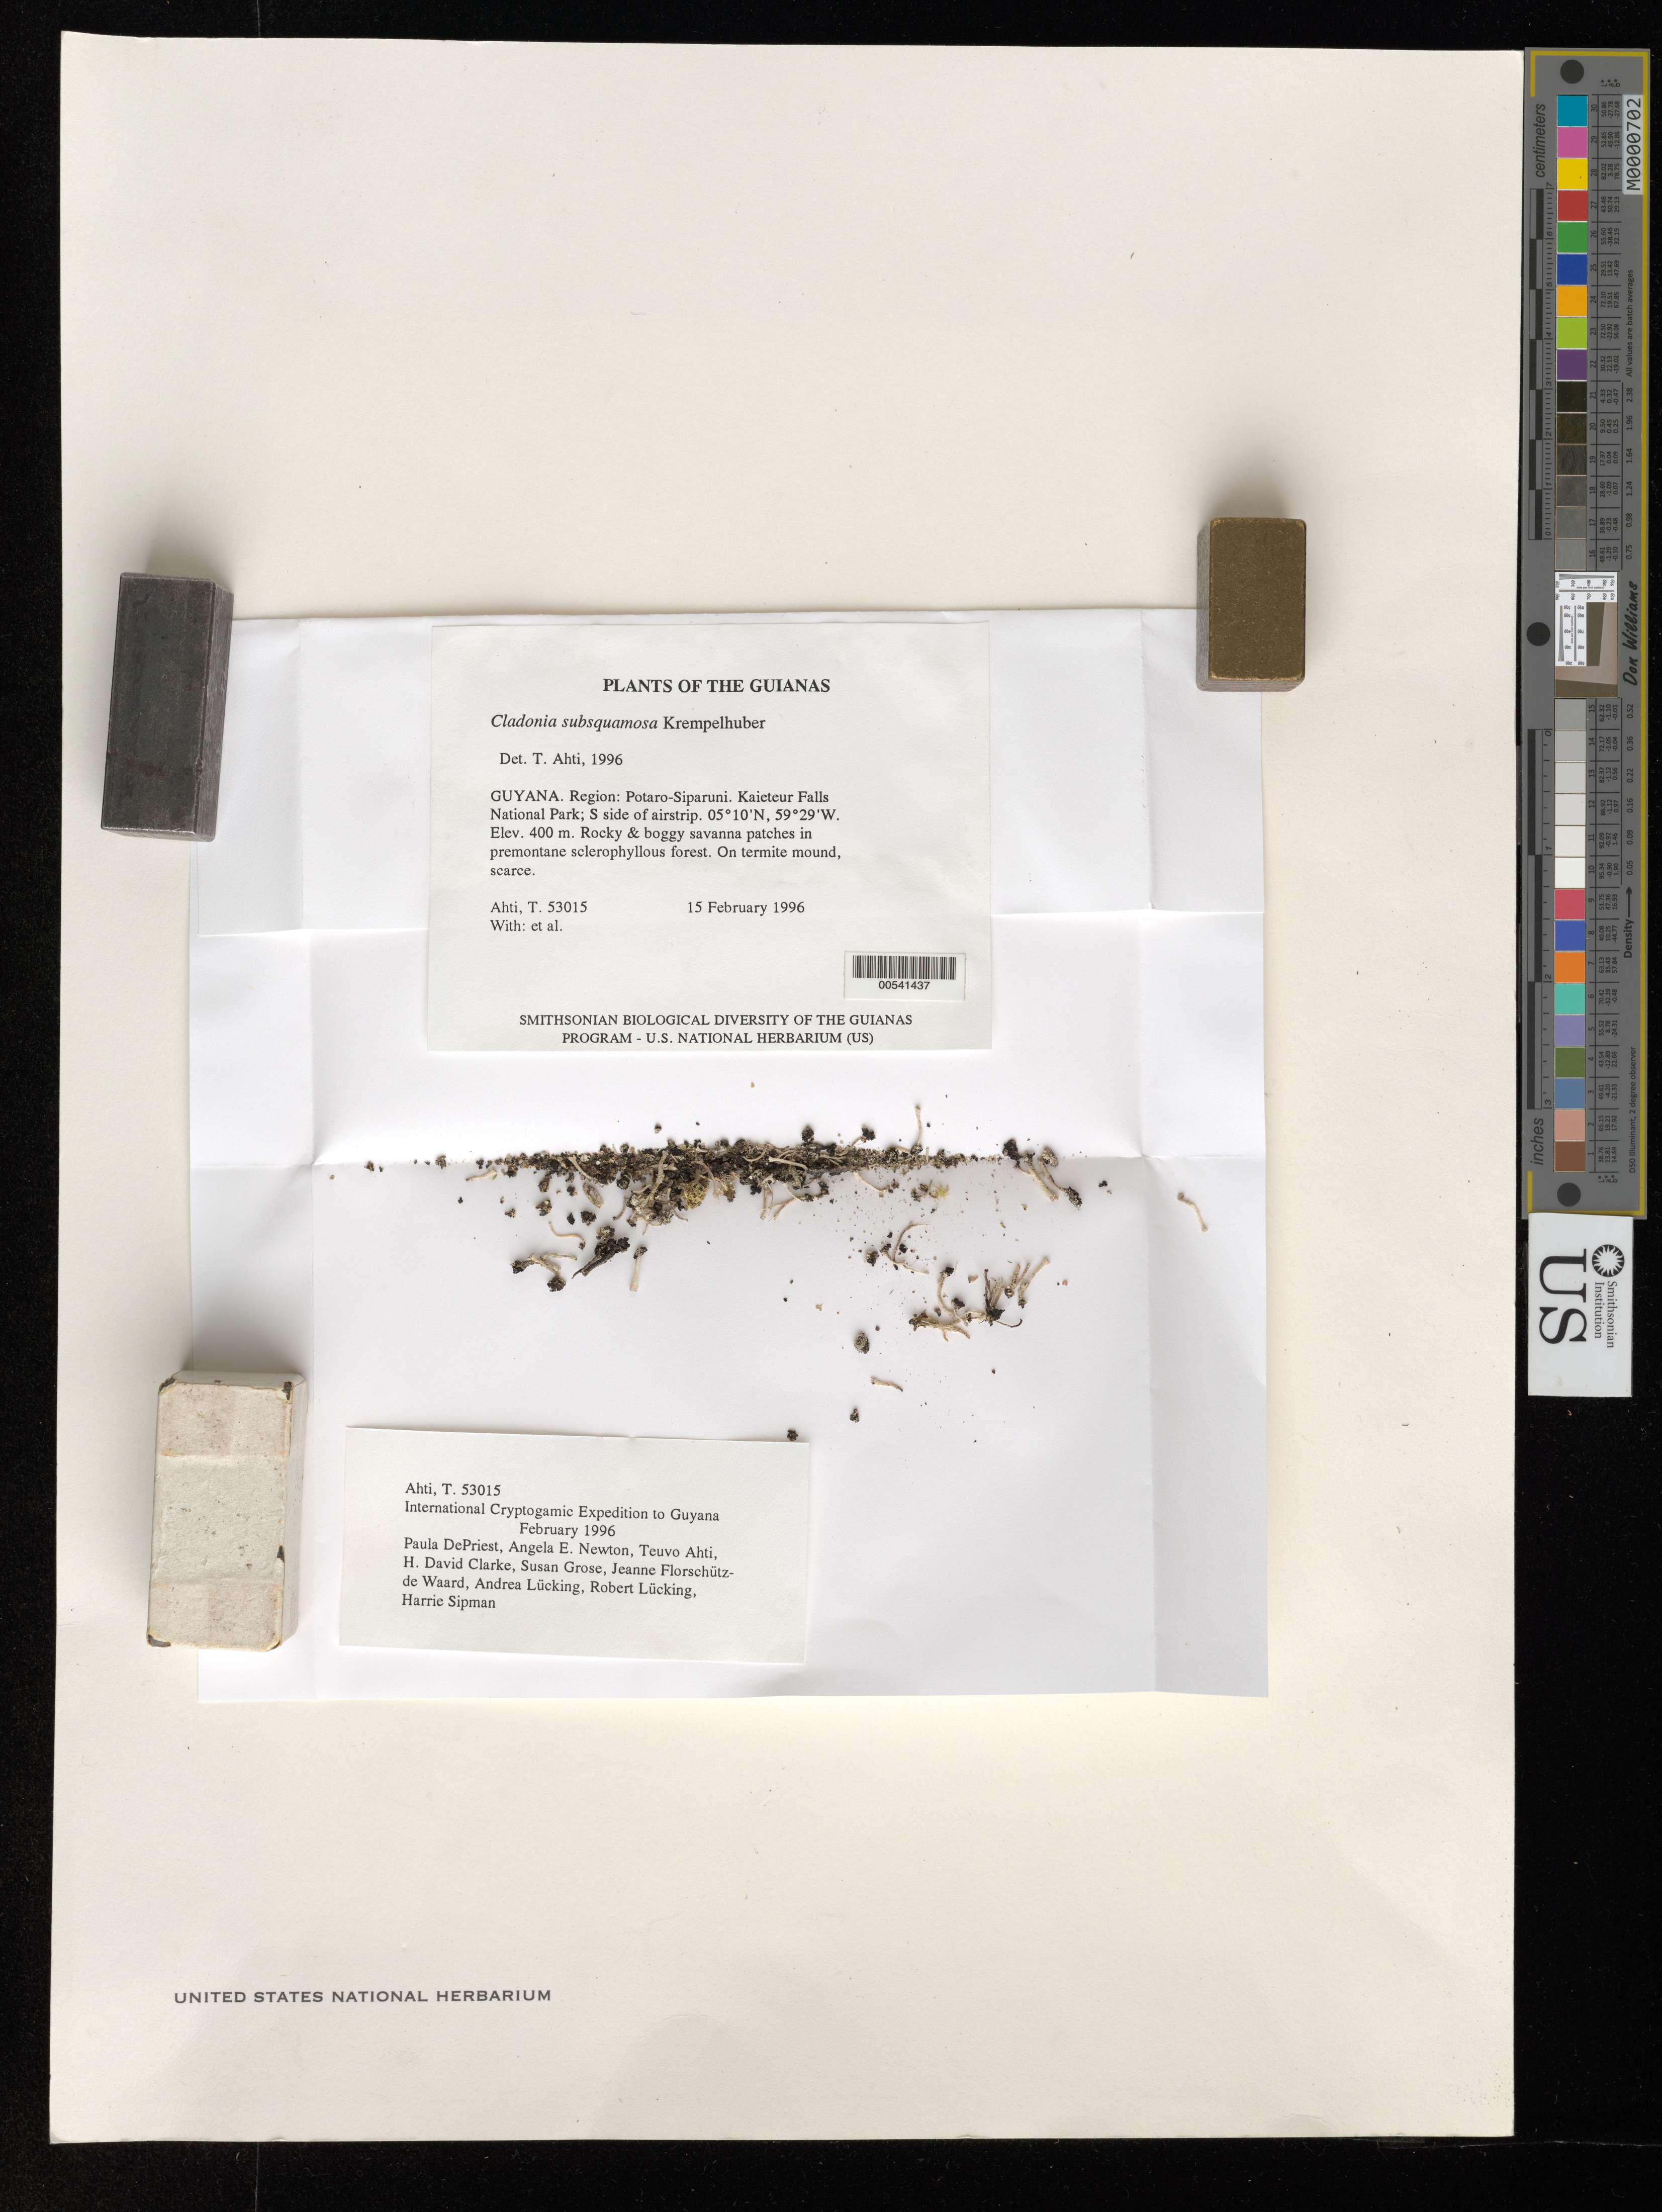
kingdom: Fungi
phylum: Ascomycota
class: Lecanoromycetes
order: Lecanorales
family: Cladoniaceae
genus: Cladonia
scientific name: Cladonia subsquamosa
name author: Kremp.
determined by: Ahti, Teuvo T.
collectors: T. T. Ahti et al.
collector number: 53015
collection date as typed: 15 February 1996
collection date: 1996-02-15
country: Guyana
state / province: Potaro-Siparuni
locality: Kaieteur Falls National Park; S side of airstrip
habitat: Rocky & boggy savanna patches in premontane sclerophyllous forest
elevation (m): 400